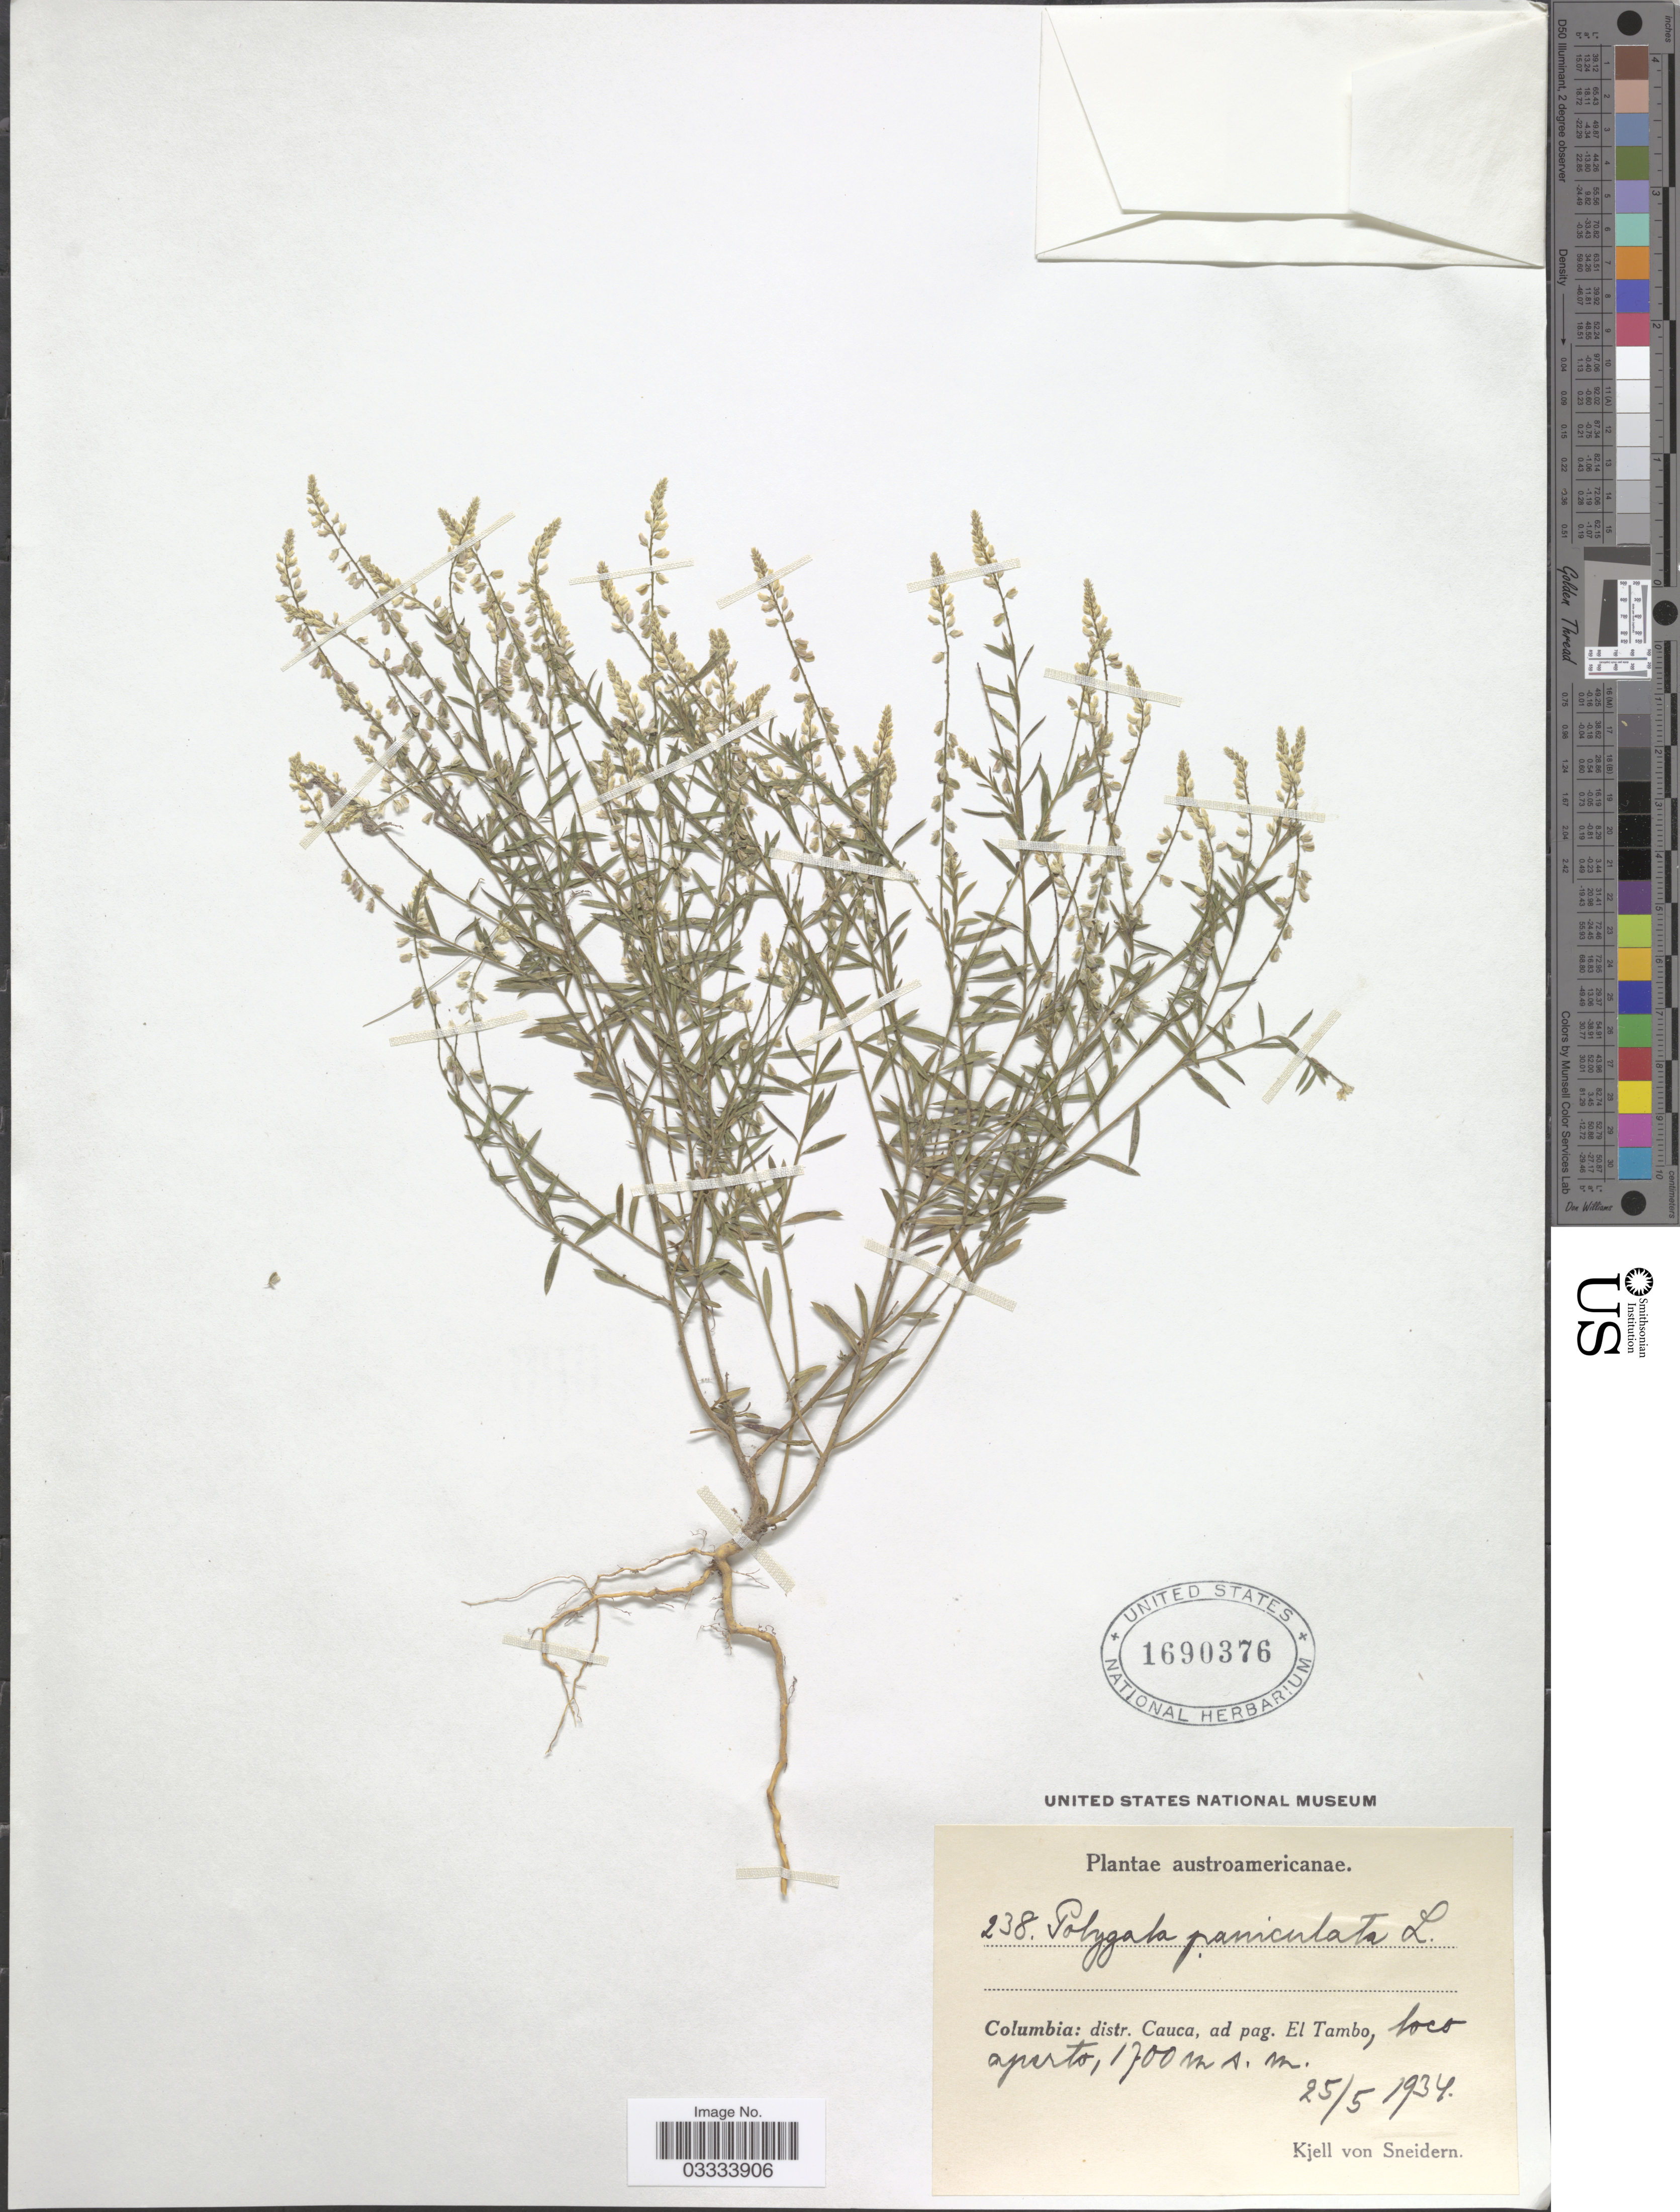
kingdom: Plantae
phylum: Tracheophyta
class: Magnoliopsida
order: Fabales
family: Polygalaceae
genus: Polygala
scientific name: Polygala paniculata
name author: L.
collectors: K. von Sneidern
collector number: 238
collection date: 1934-05-25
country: Colombia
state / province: Cauca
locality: Ad pag. El Tambo, locs aperto.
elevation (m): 1700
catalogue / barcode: US 1690376